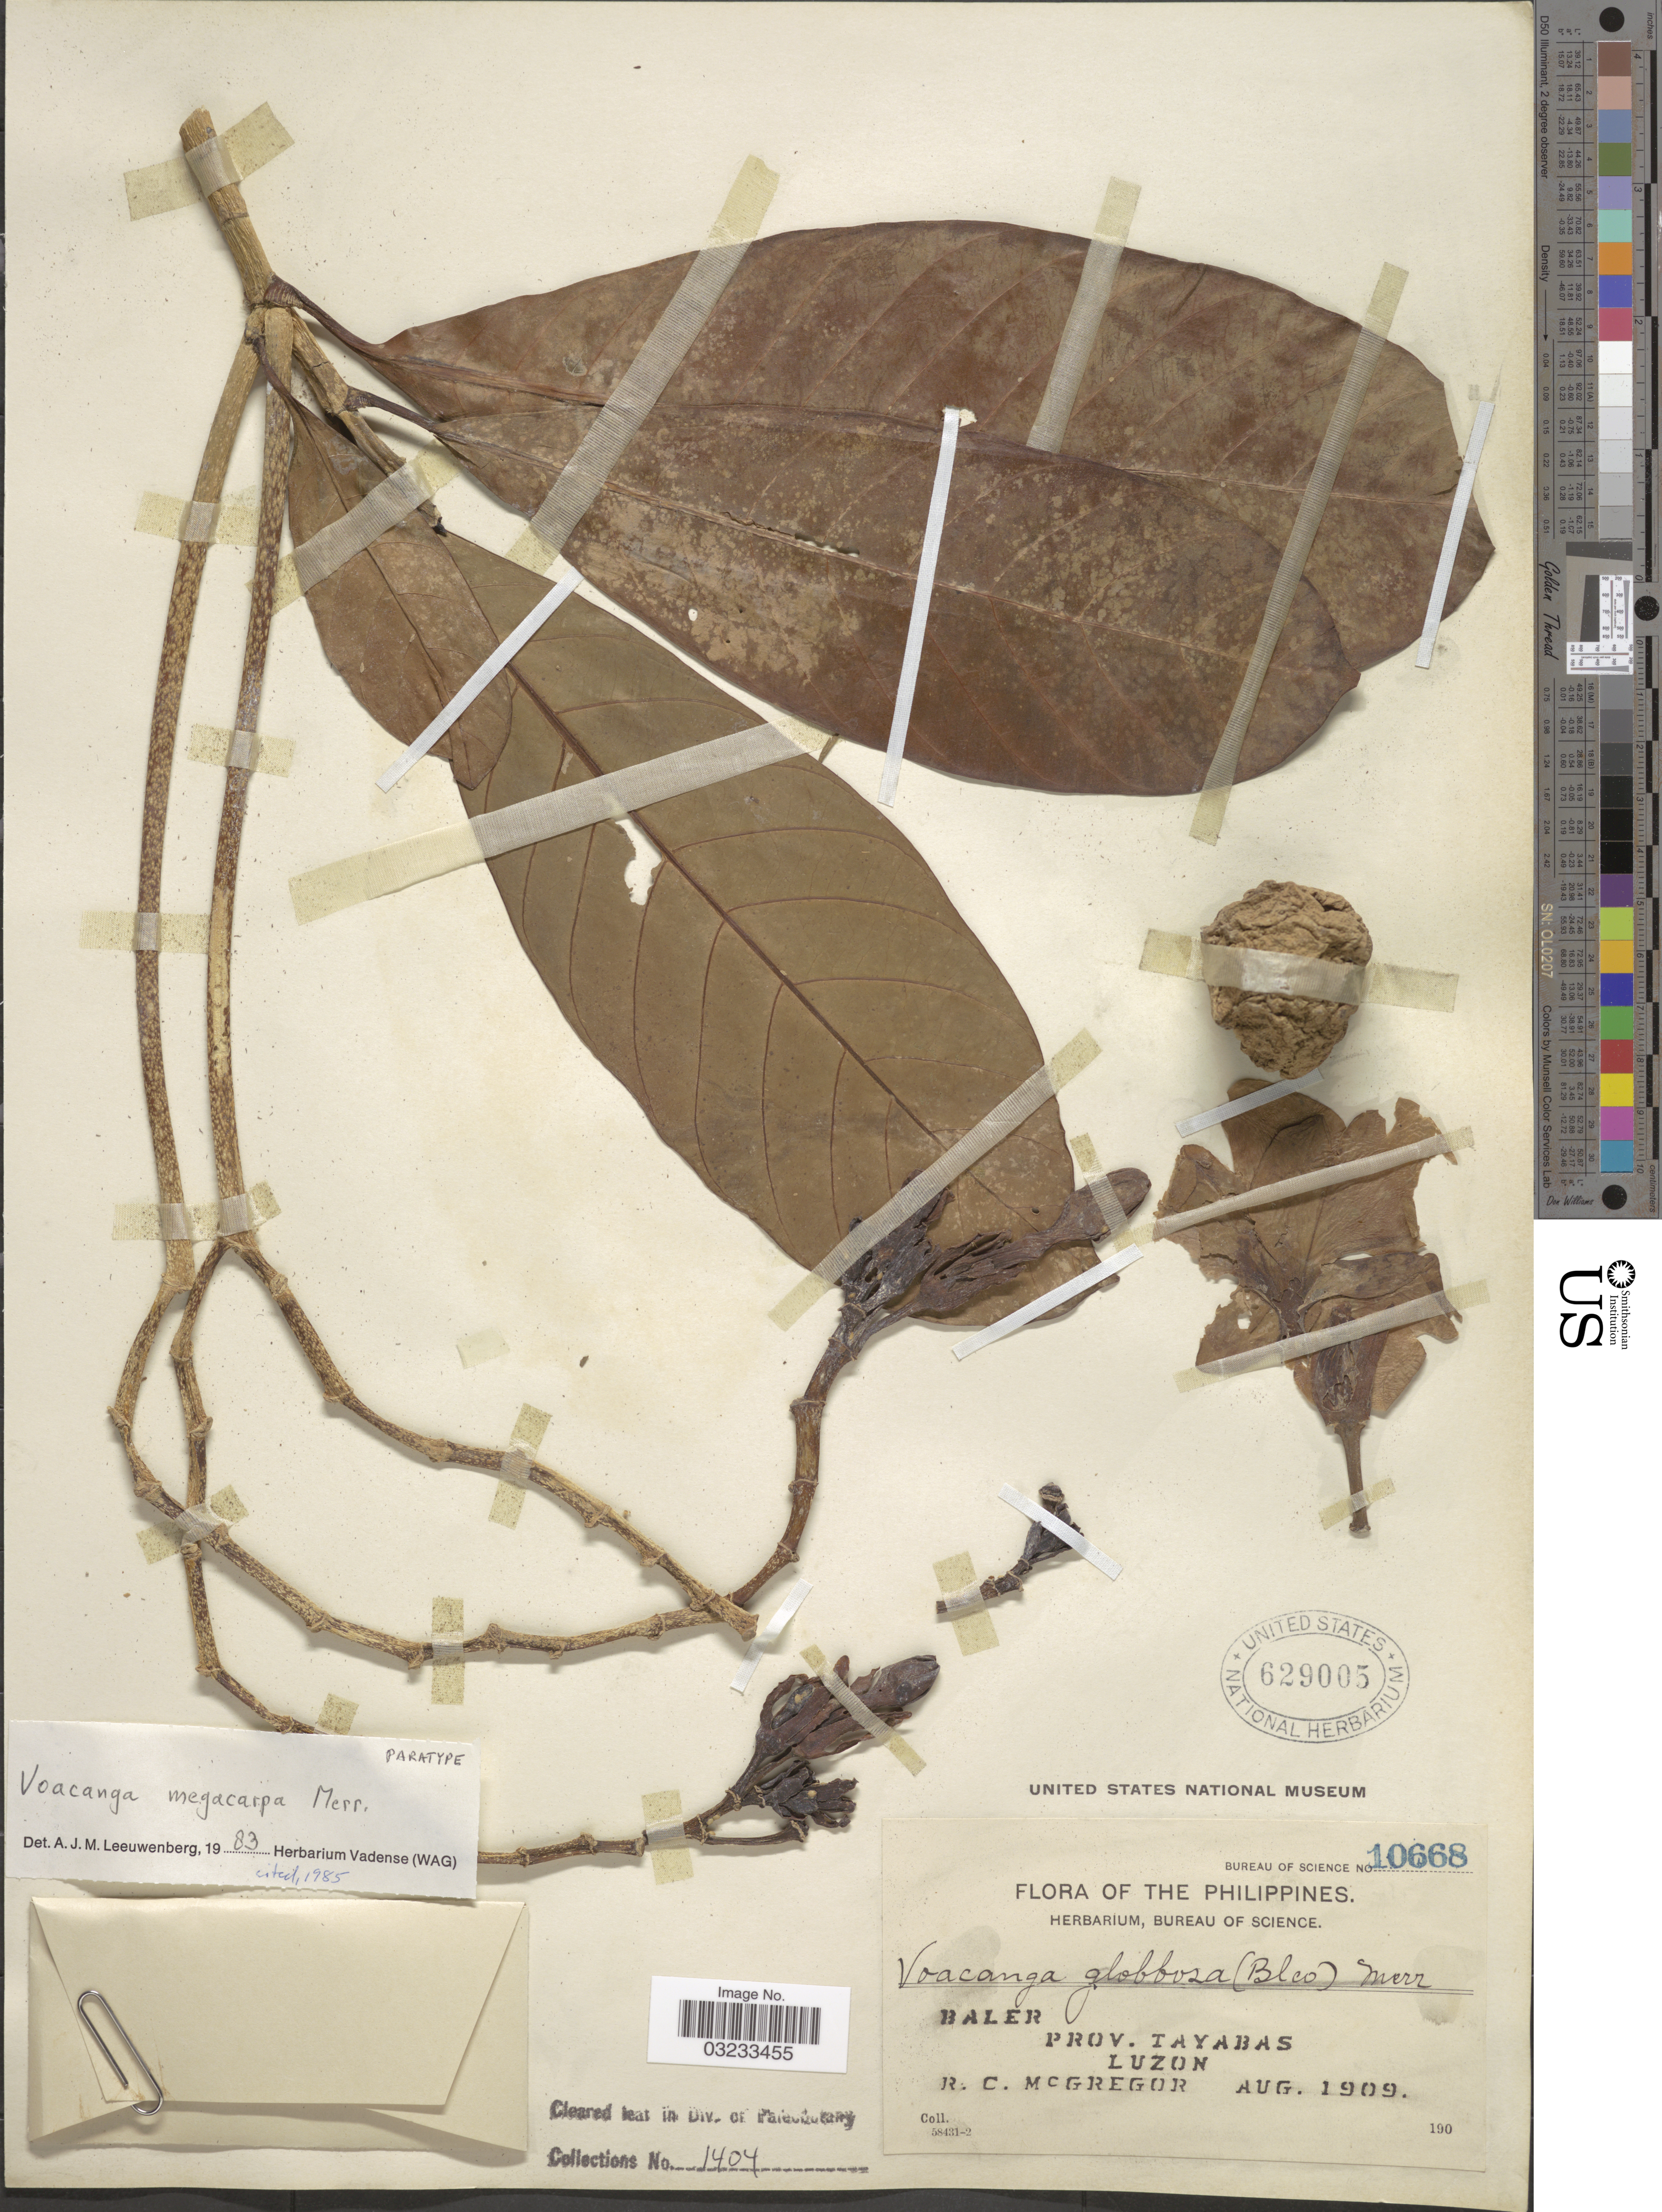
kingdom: Plantae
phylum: Tracheophyta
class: Magnoliopsida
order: Gentianales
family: Apocynaceae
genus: Voacanga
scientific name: Voacanga megacarpa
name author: Merr.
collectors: R. C. McGregor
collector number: Bureau of Science 10668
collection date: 1909-08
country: Philippines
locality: Baler, Prov. Tayabas, Luzon.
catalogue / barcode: US 629005